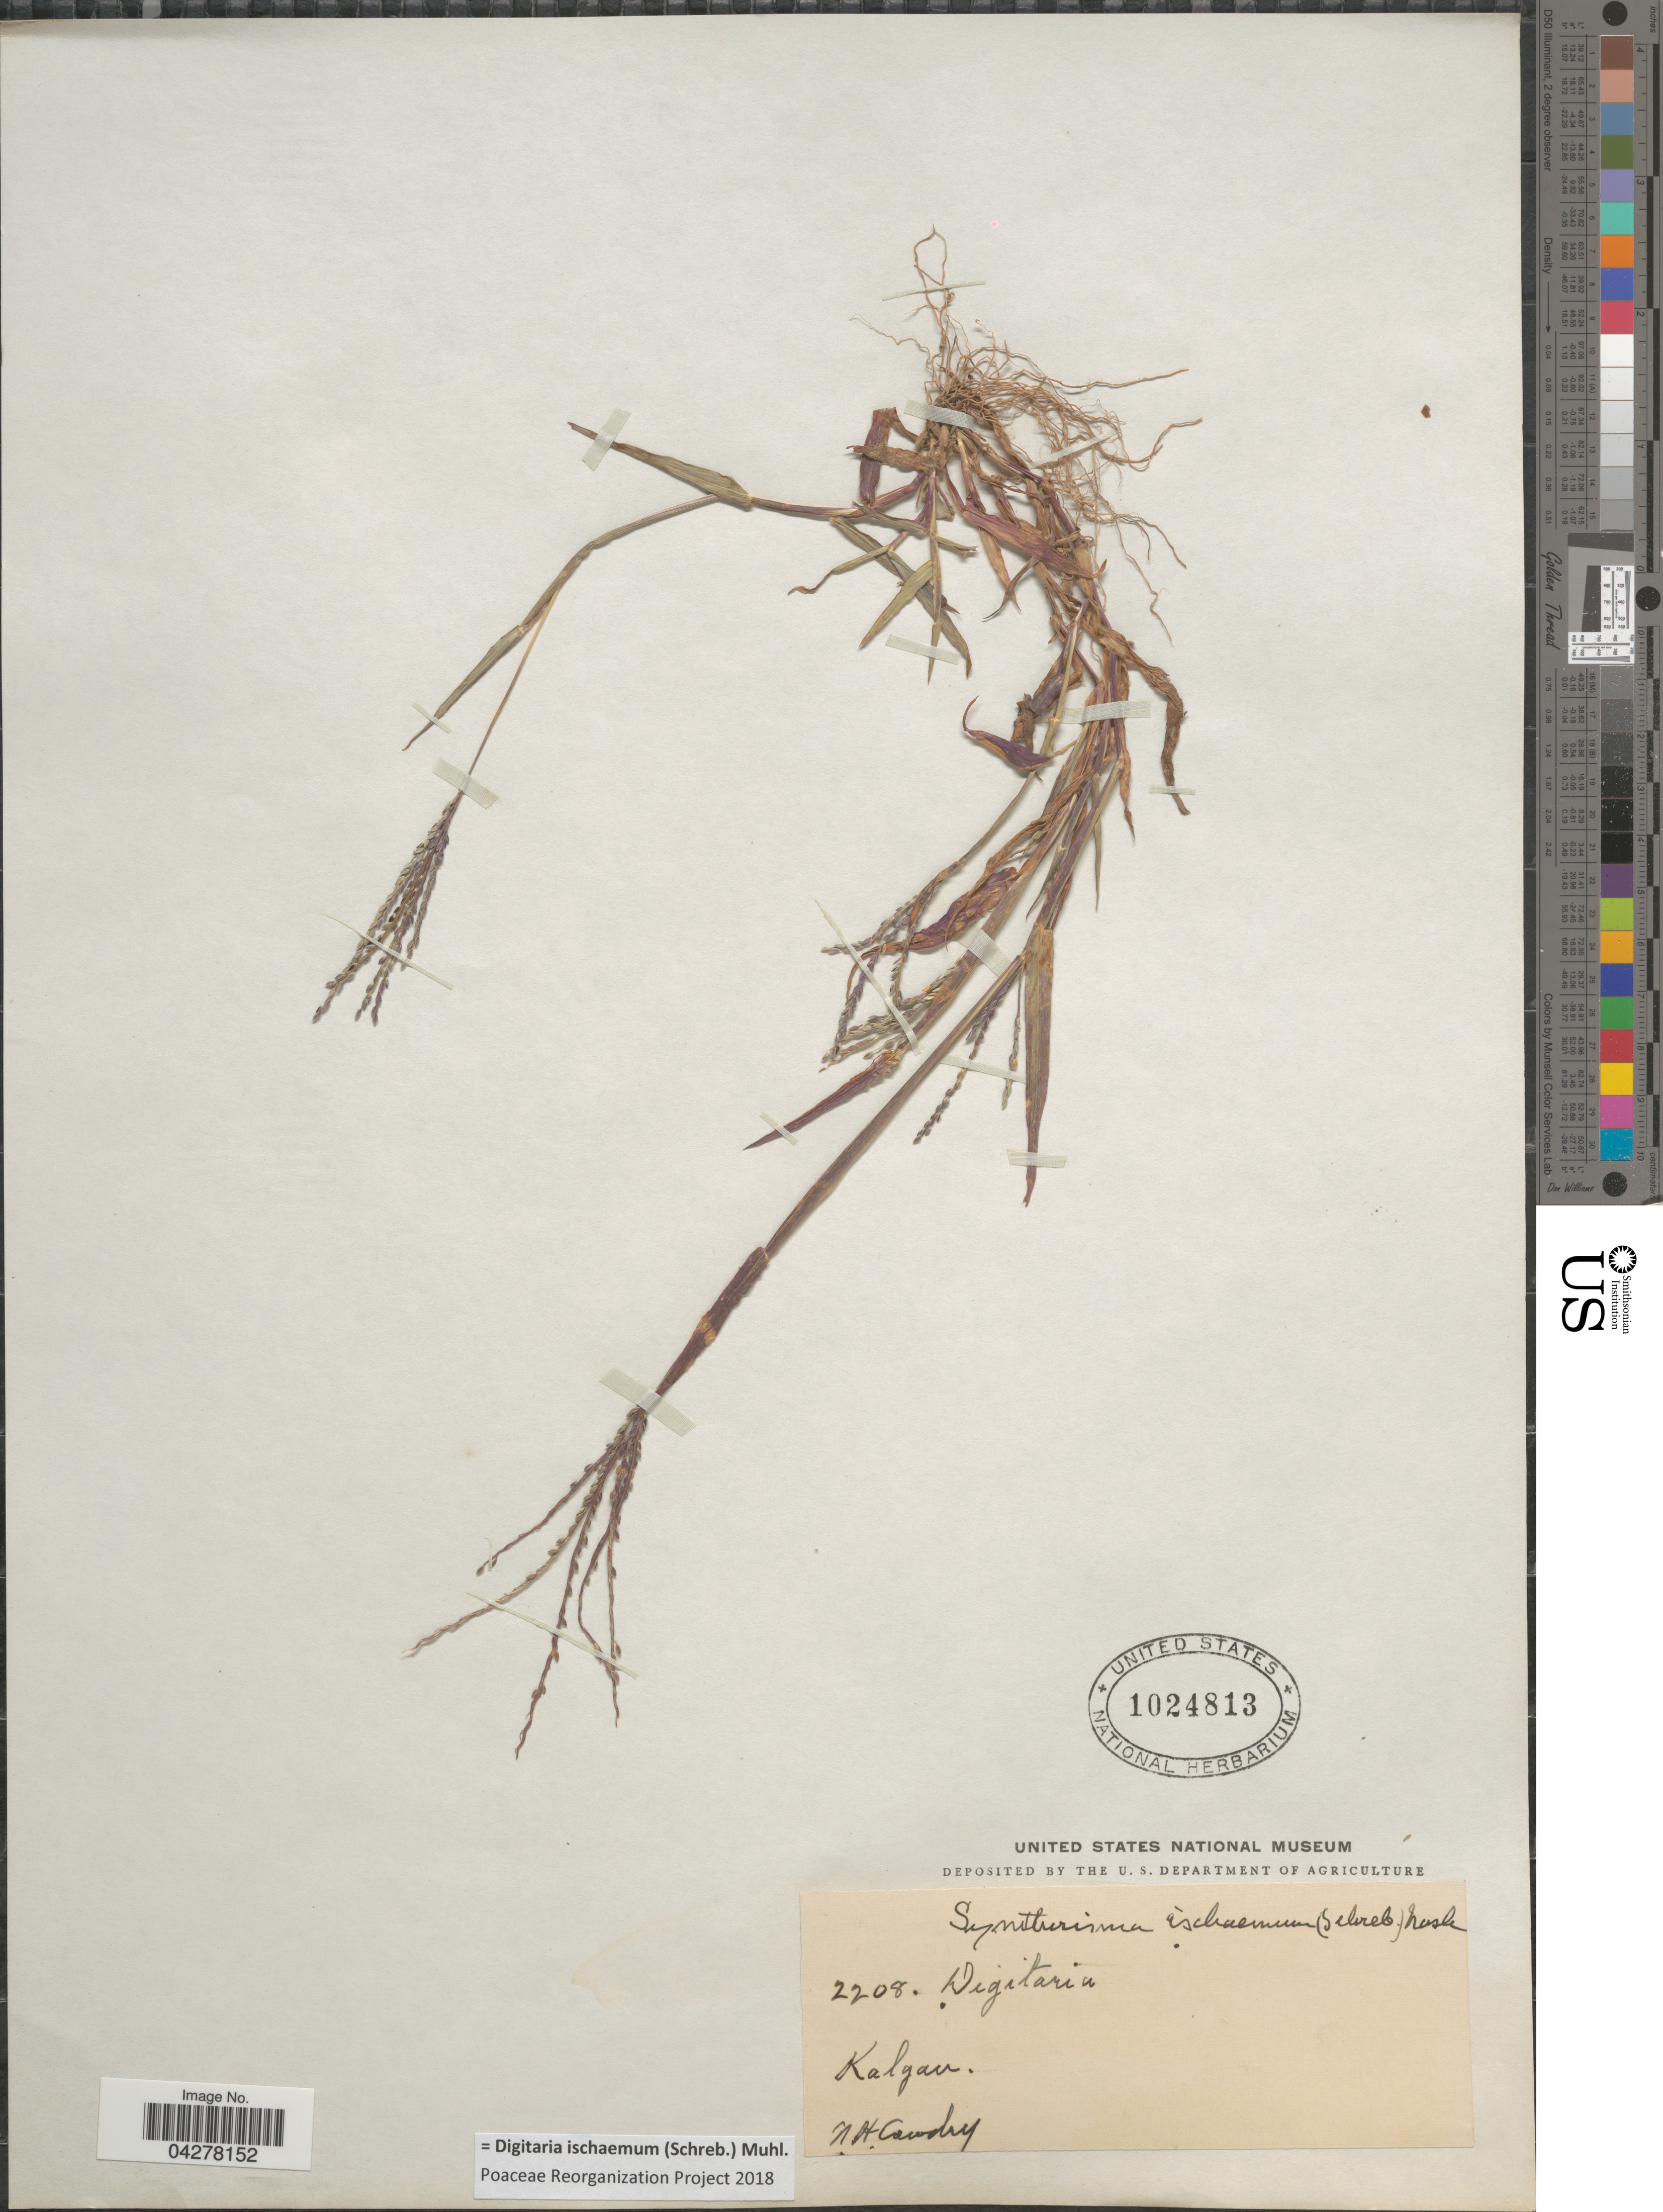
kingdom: Plantae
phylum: Tracheophyta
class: Liliopsida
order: Poales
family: Poaceae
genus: Digitaria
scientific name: Digitaria ischaemum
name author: (Schreber) Schreber ex Muhl.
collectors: N. H. Cowdry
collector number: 2208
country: China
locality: Kalgan.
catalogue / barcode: US 1024813